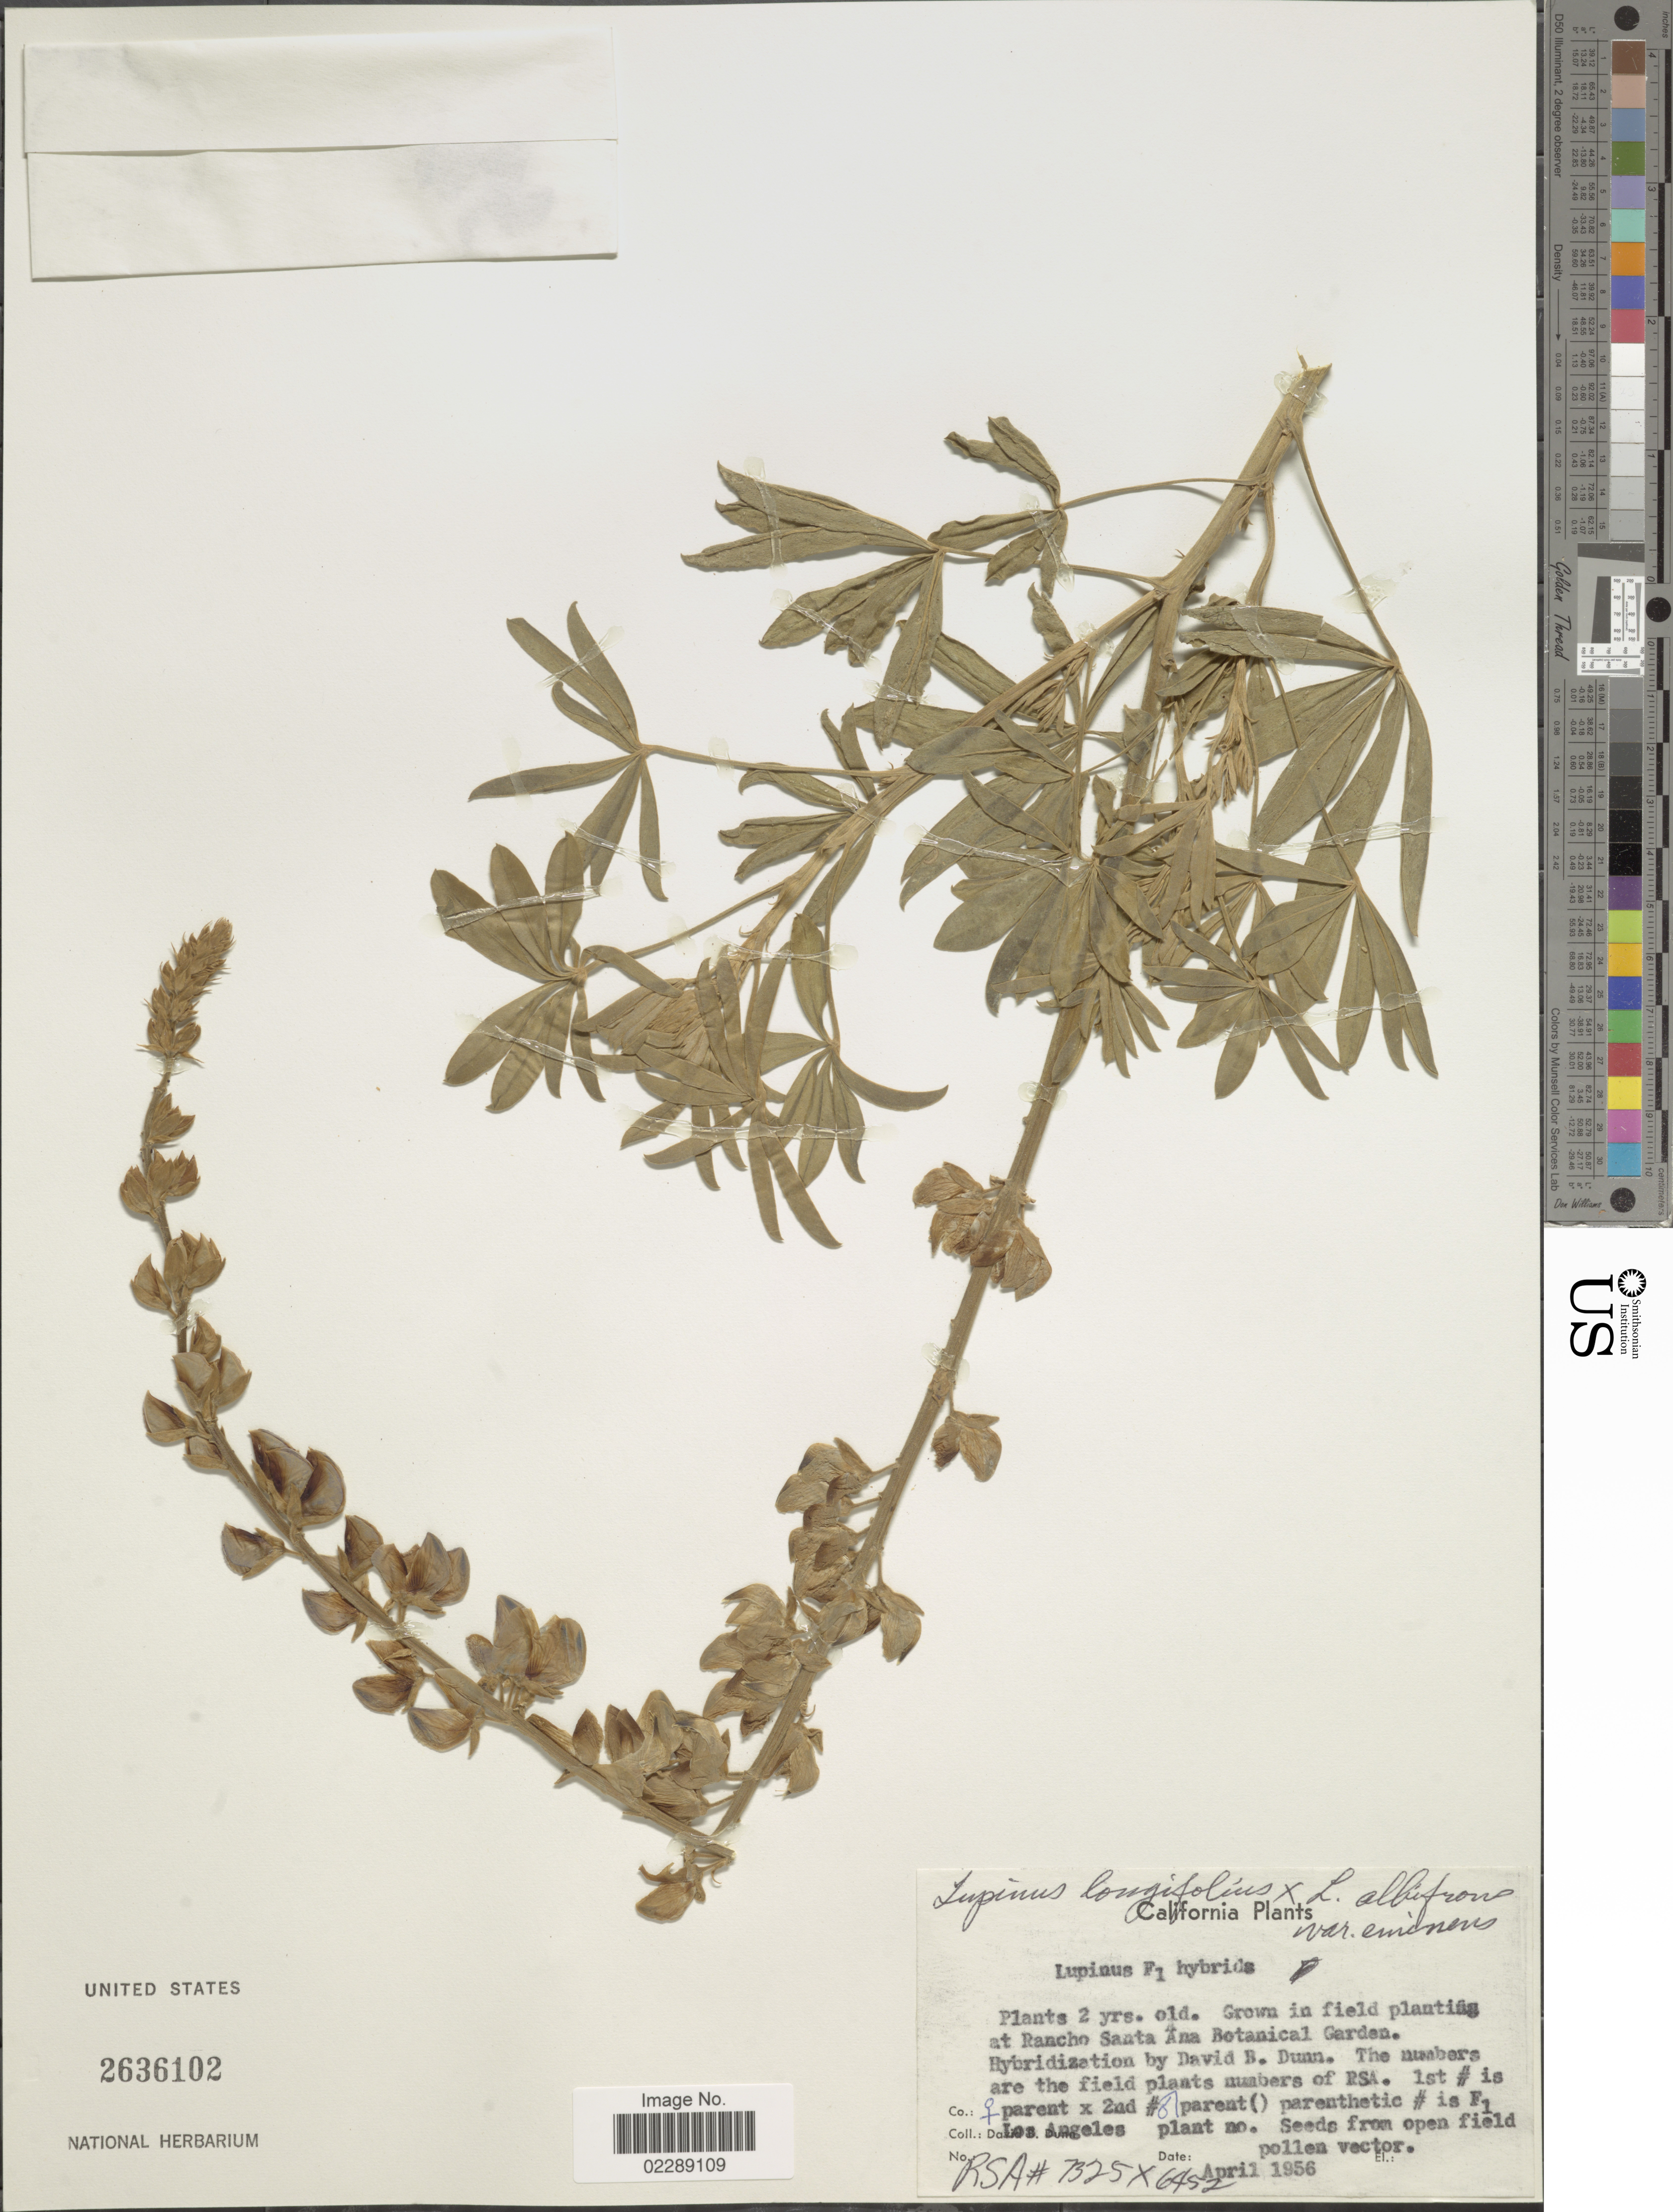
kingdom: Plantae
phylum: Tracheophyta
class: Magnoliopsida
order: Fabales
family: Fabaceae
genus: Lupinus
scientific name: Lupinus sp.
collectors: D. B. Dunn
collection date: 1956-04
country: United States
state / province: California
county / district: Los Angeles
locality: Co.: Los Angeles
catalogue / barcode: US 2636102